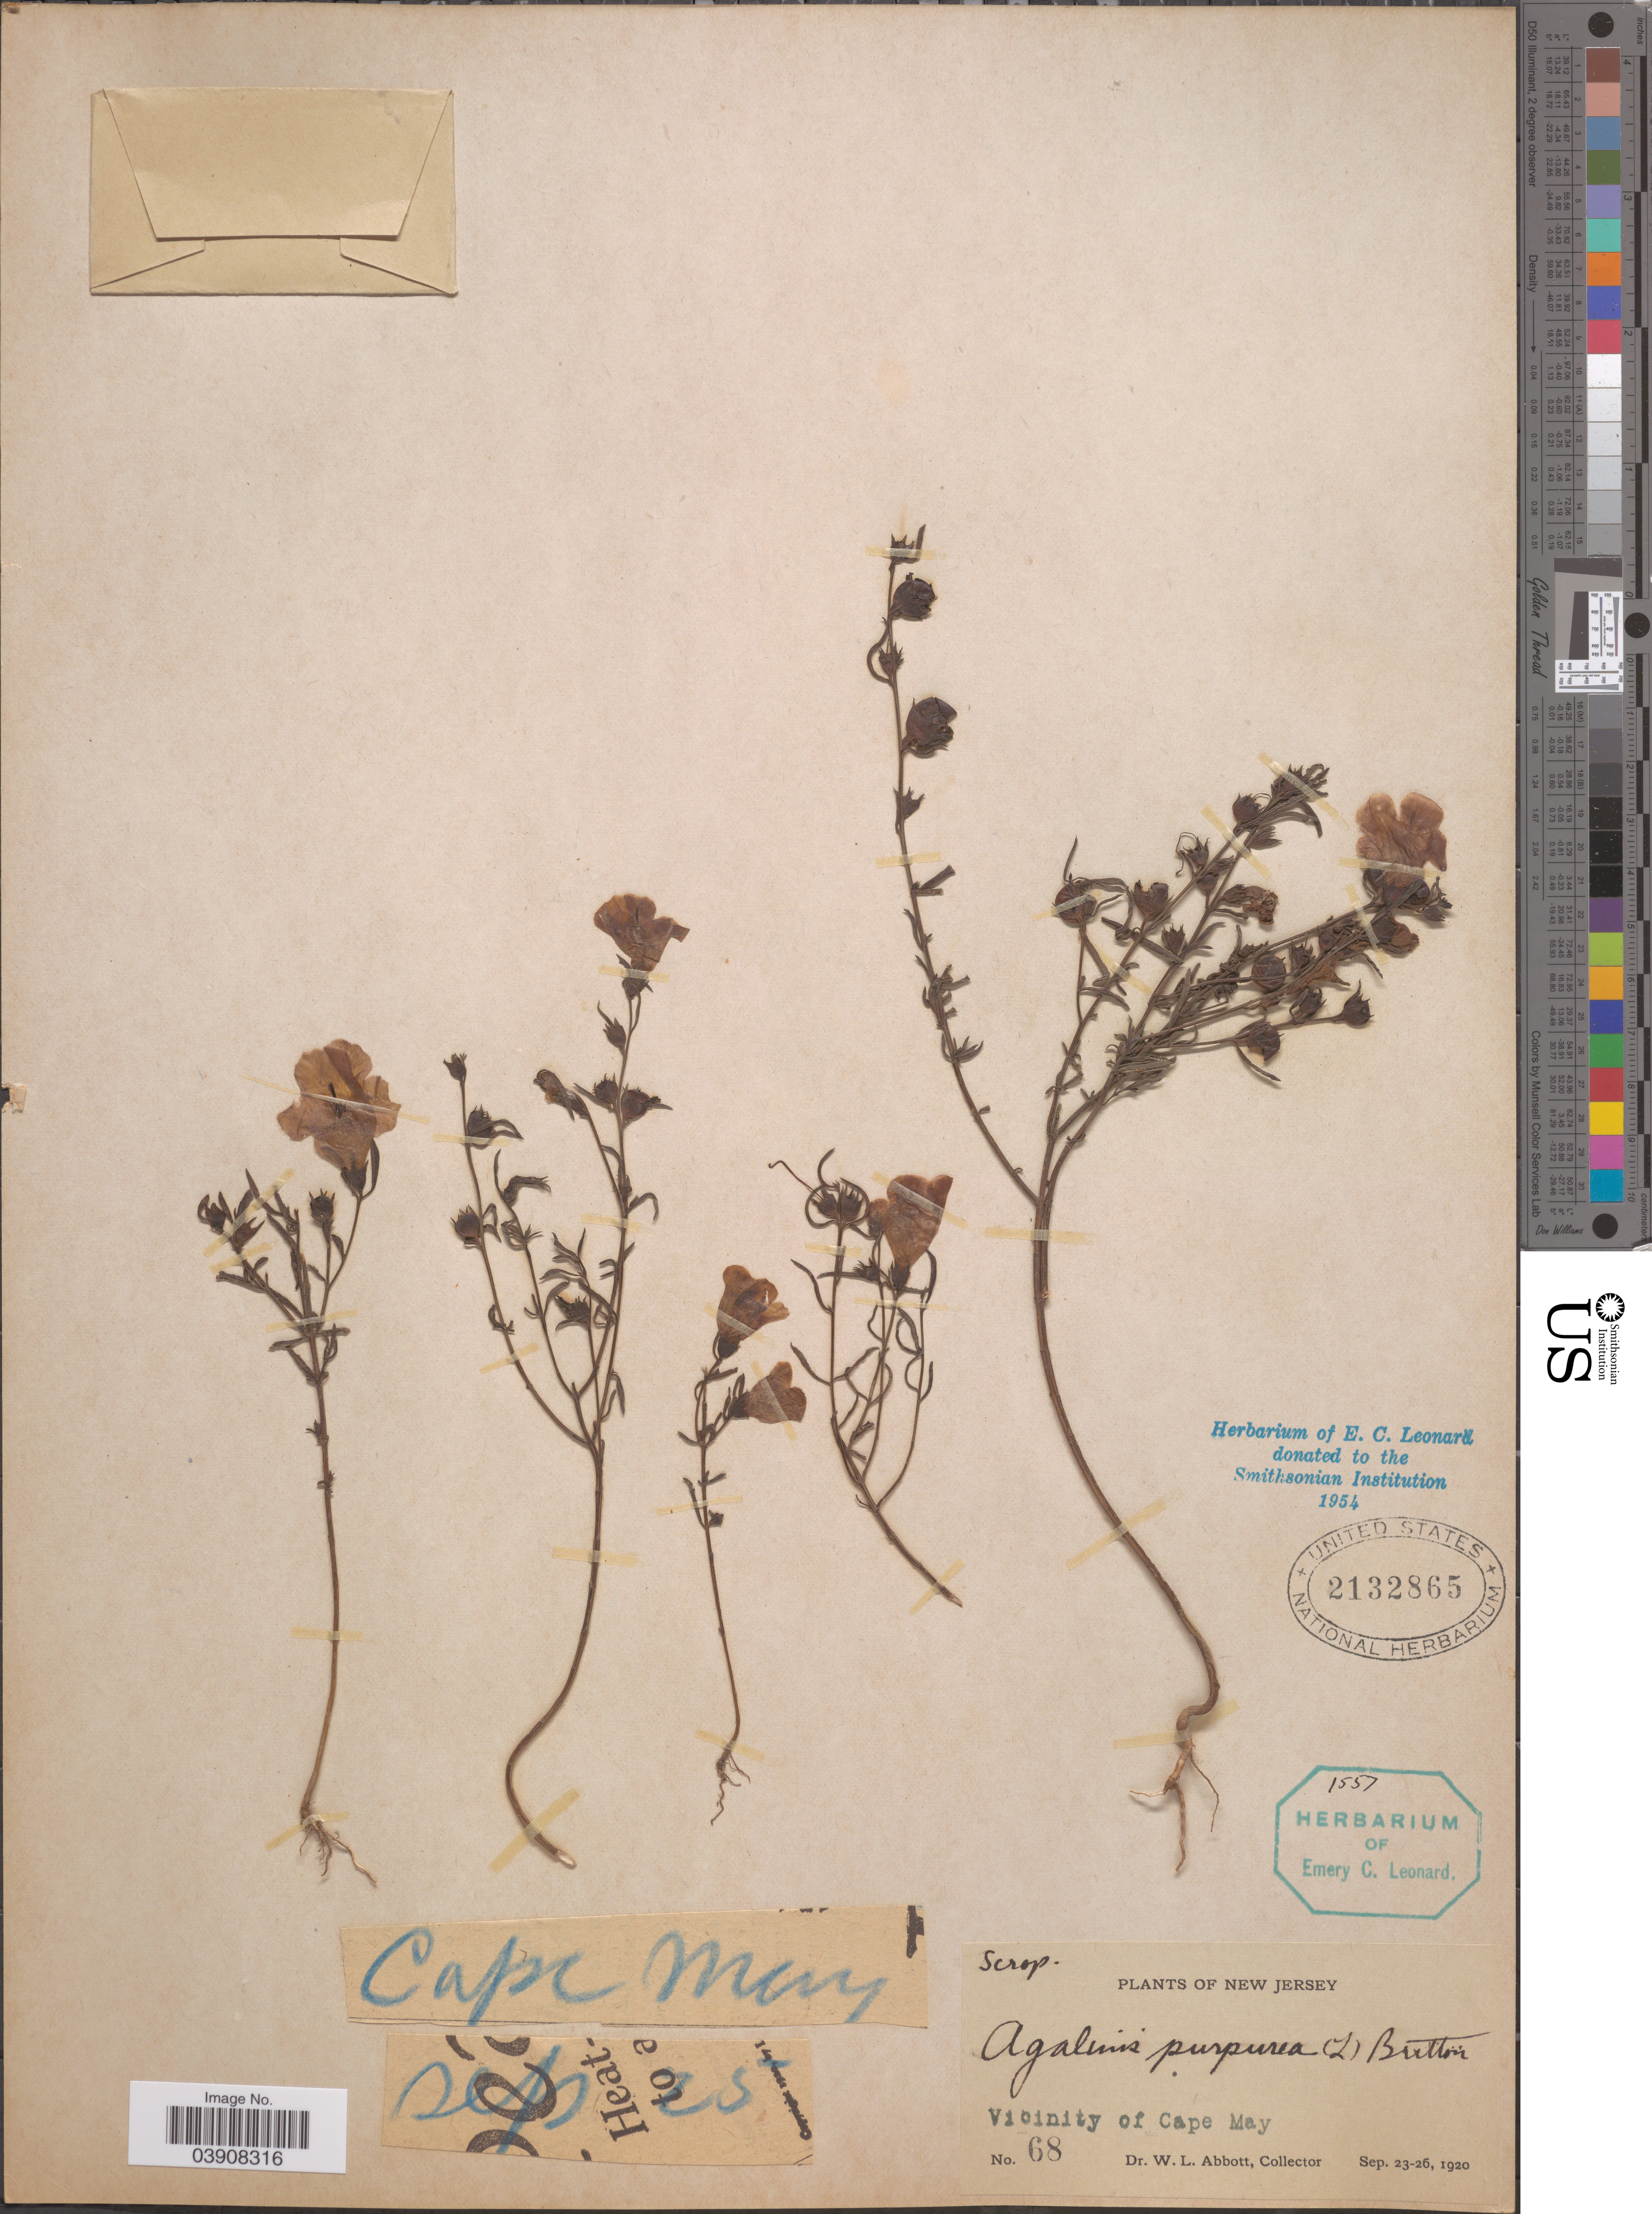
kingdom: Plantae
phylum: Tracheophyta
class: Magnoliopsida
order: Lamiales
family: Orobanchaceae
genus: Agalinis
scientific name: Agalinis purpurea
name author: (L.) Pennell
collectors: W. L. Abbott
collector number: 68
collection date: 1920-09-25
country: United States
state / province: New Jersey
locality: Vicinity of Cape May.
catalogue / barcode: US 2132865